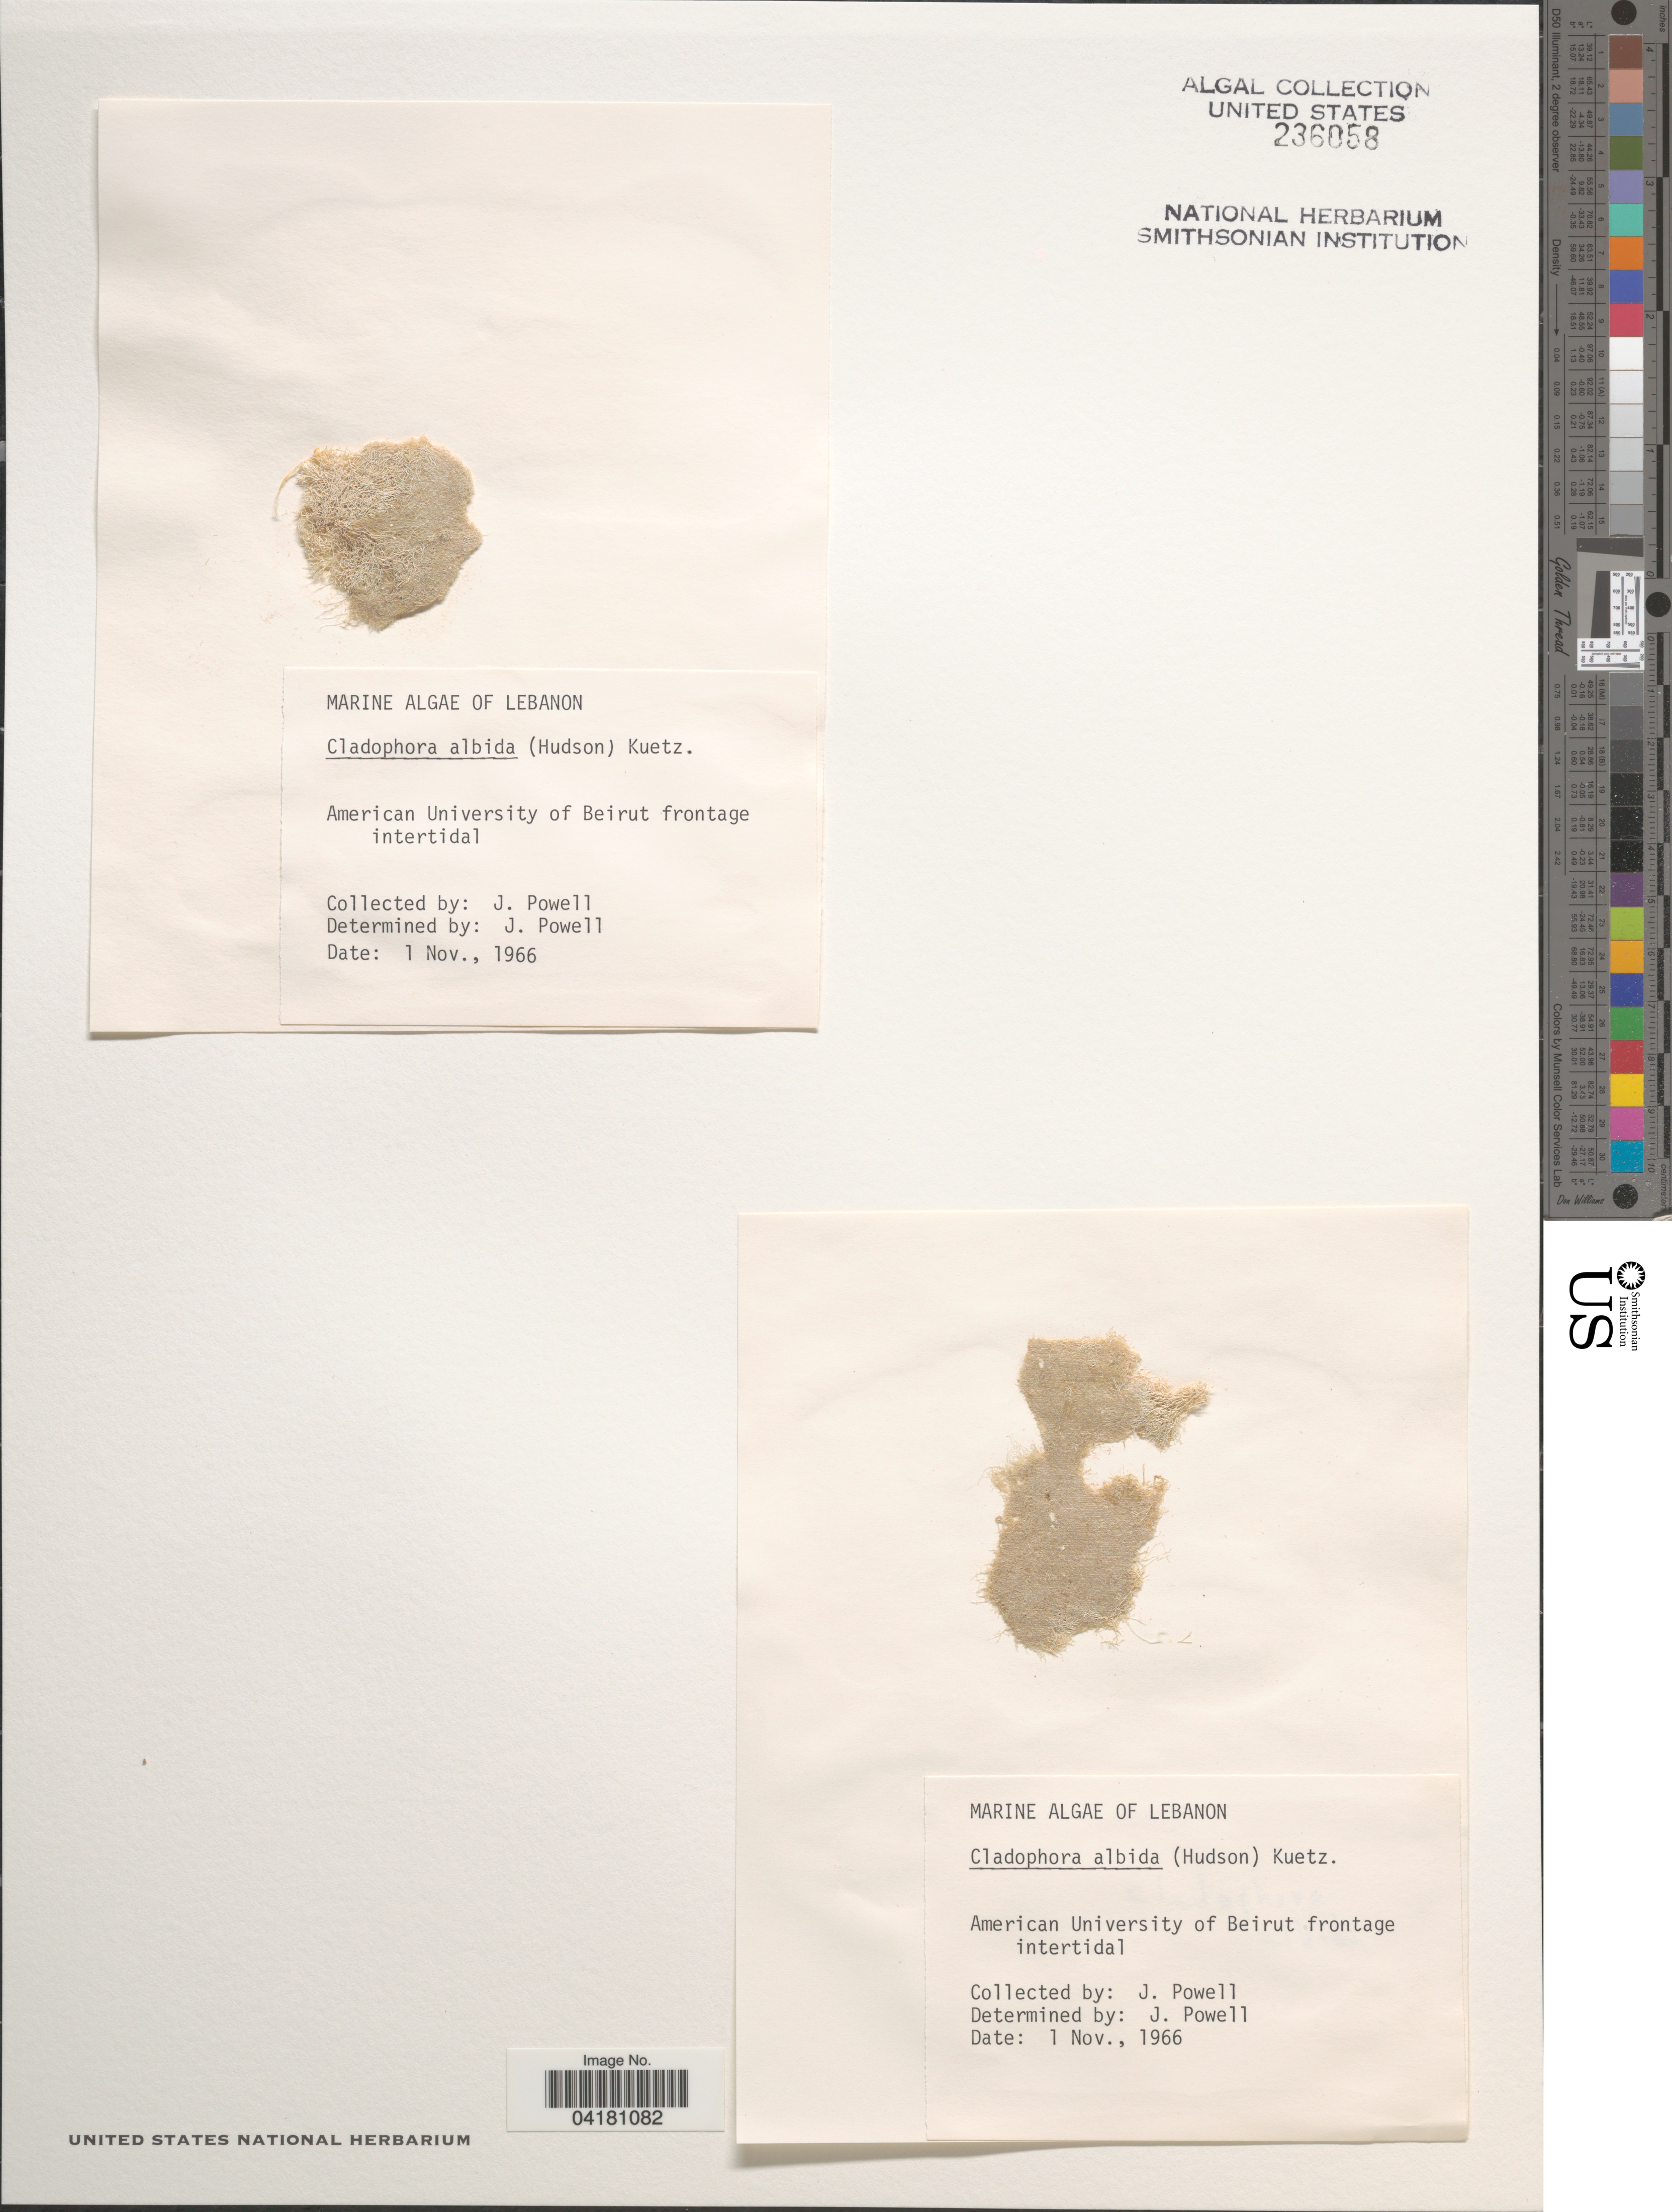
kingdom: Plantae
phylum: Chlorophyta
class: Ulvophyceae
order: Cladophorales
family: Cladophoraceae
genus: Cladophora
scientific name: Cladophora albida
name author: (Nees) Kütz.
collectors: J. Powell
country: Lebanon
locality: American University of Beirut frontage intertidal.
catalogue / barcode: US 236058